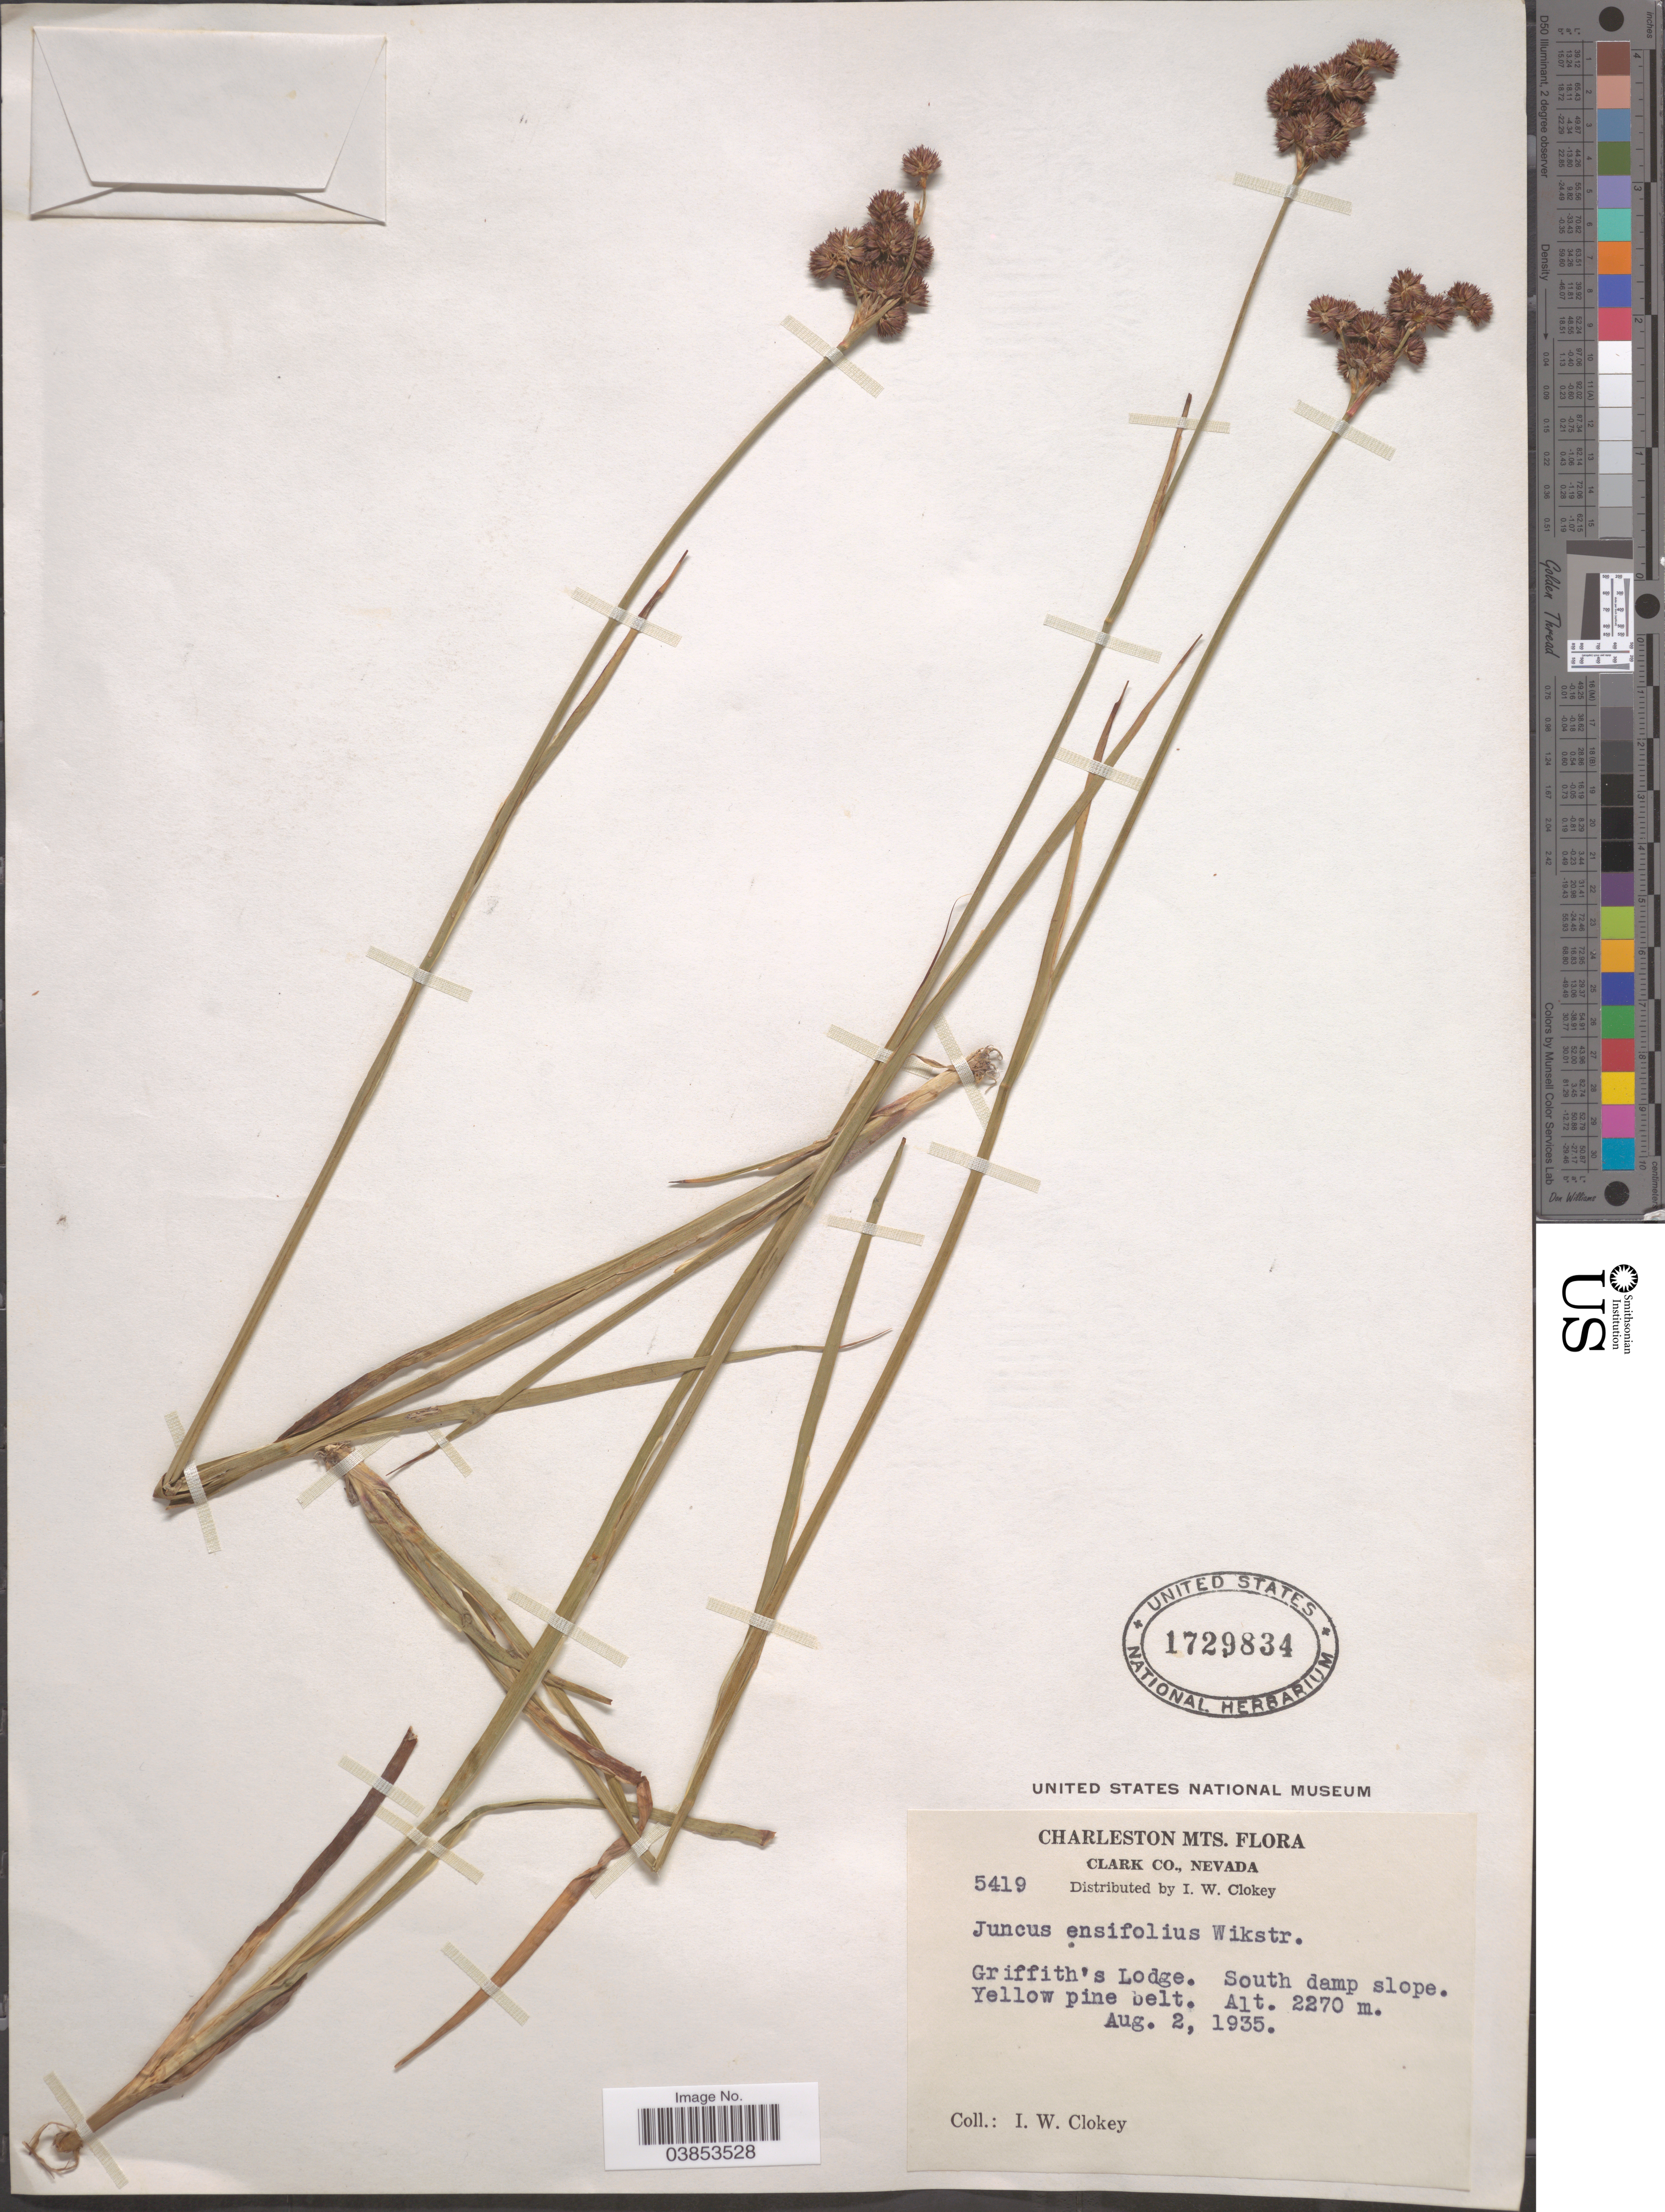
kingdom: Plantae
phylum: Tracheophyta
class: Liliopsida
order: Poales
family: Juncaceae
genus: Juncus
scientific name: Juncus ensifolius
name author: Wikstr.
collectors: I. W. Clokey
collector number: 5419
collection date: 1935-08-02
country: United States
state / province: Nevada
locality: Charleston Mts. Clark Co. Griffith's Lodge. South damp slope.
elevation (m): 2270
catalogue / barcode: US 1729834